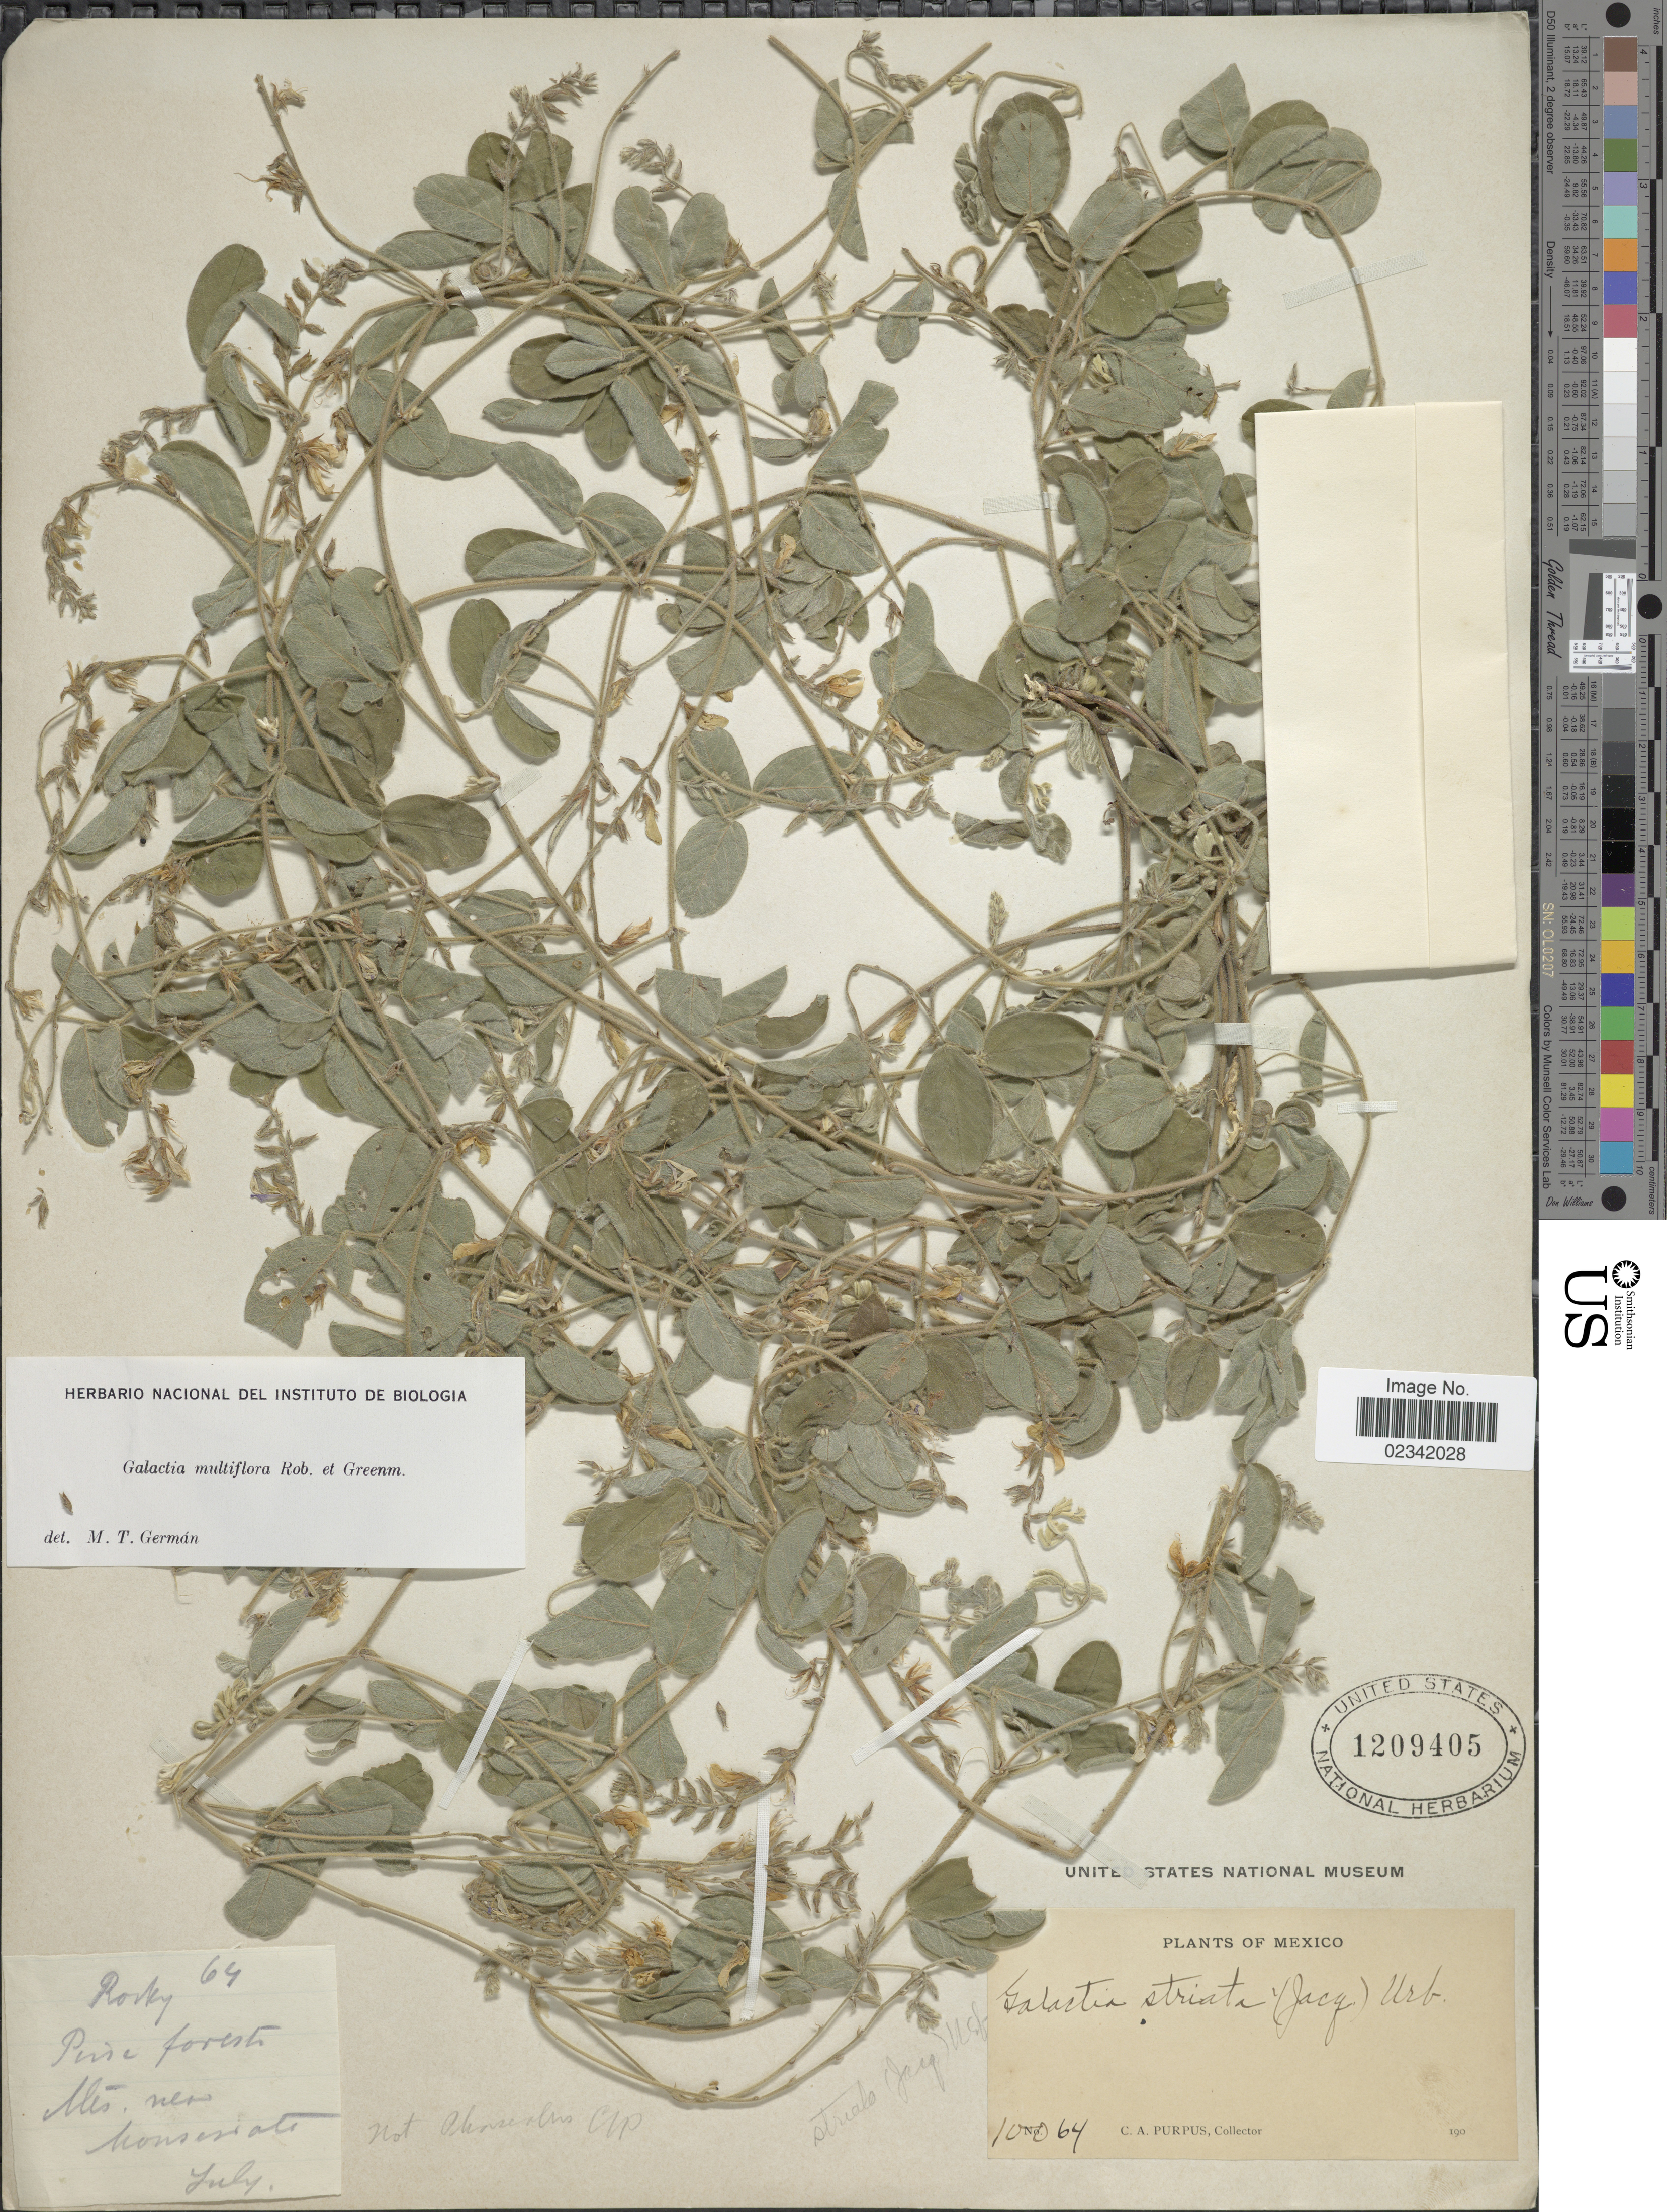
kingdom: Plantae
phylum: Tracheophyta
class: Magnoliopsida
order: Fabales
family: Fabaceae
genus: Galactia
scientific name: Galactia multiflora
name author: B.L. Rob.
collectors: C. A. Purpus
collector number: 10064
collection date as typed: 190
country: Mexico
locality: Pine forests, Mts. near Monseratt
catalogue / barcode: US 1209405